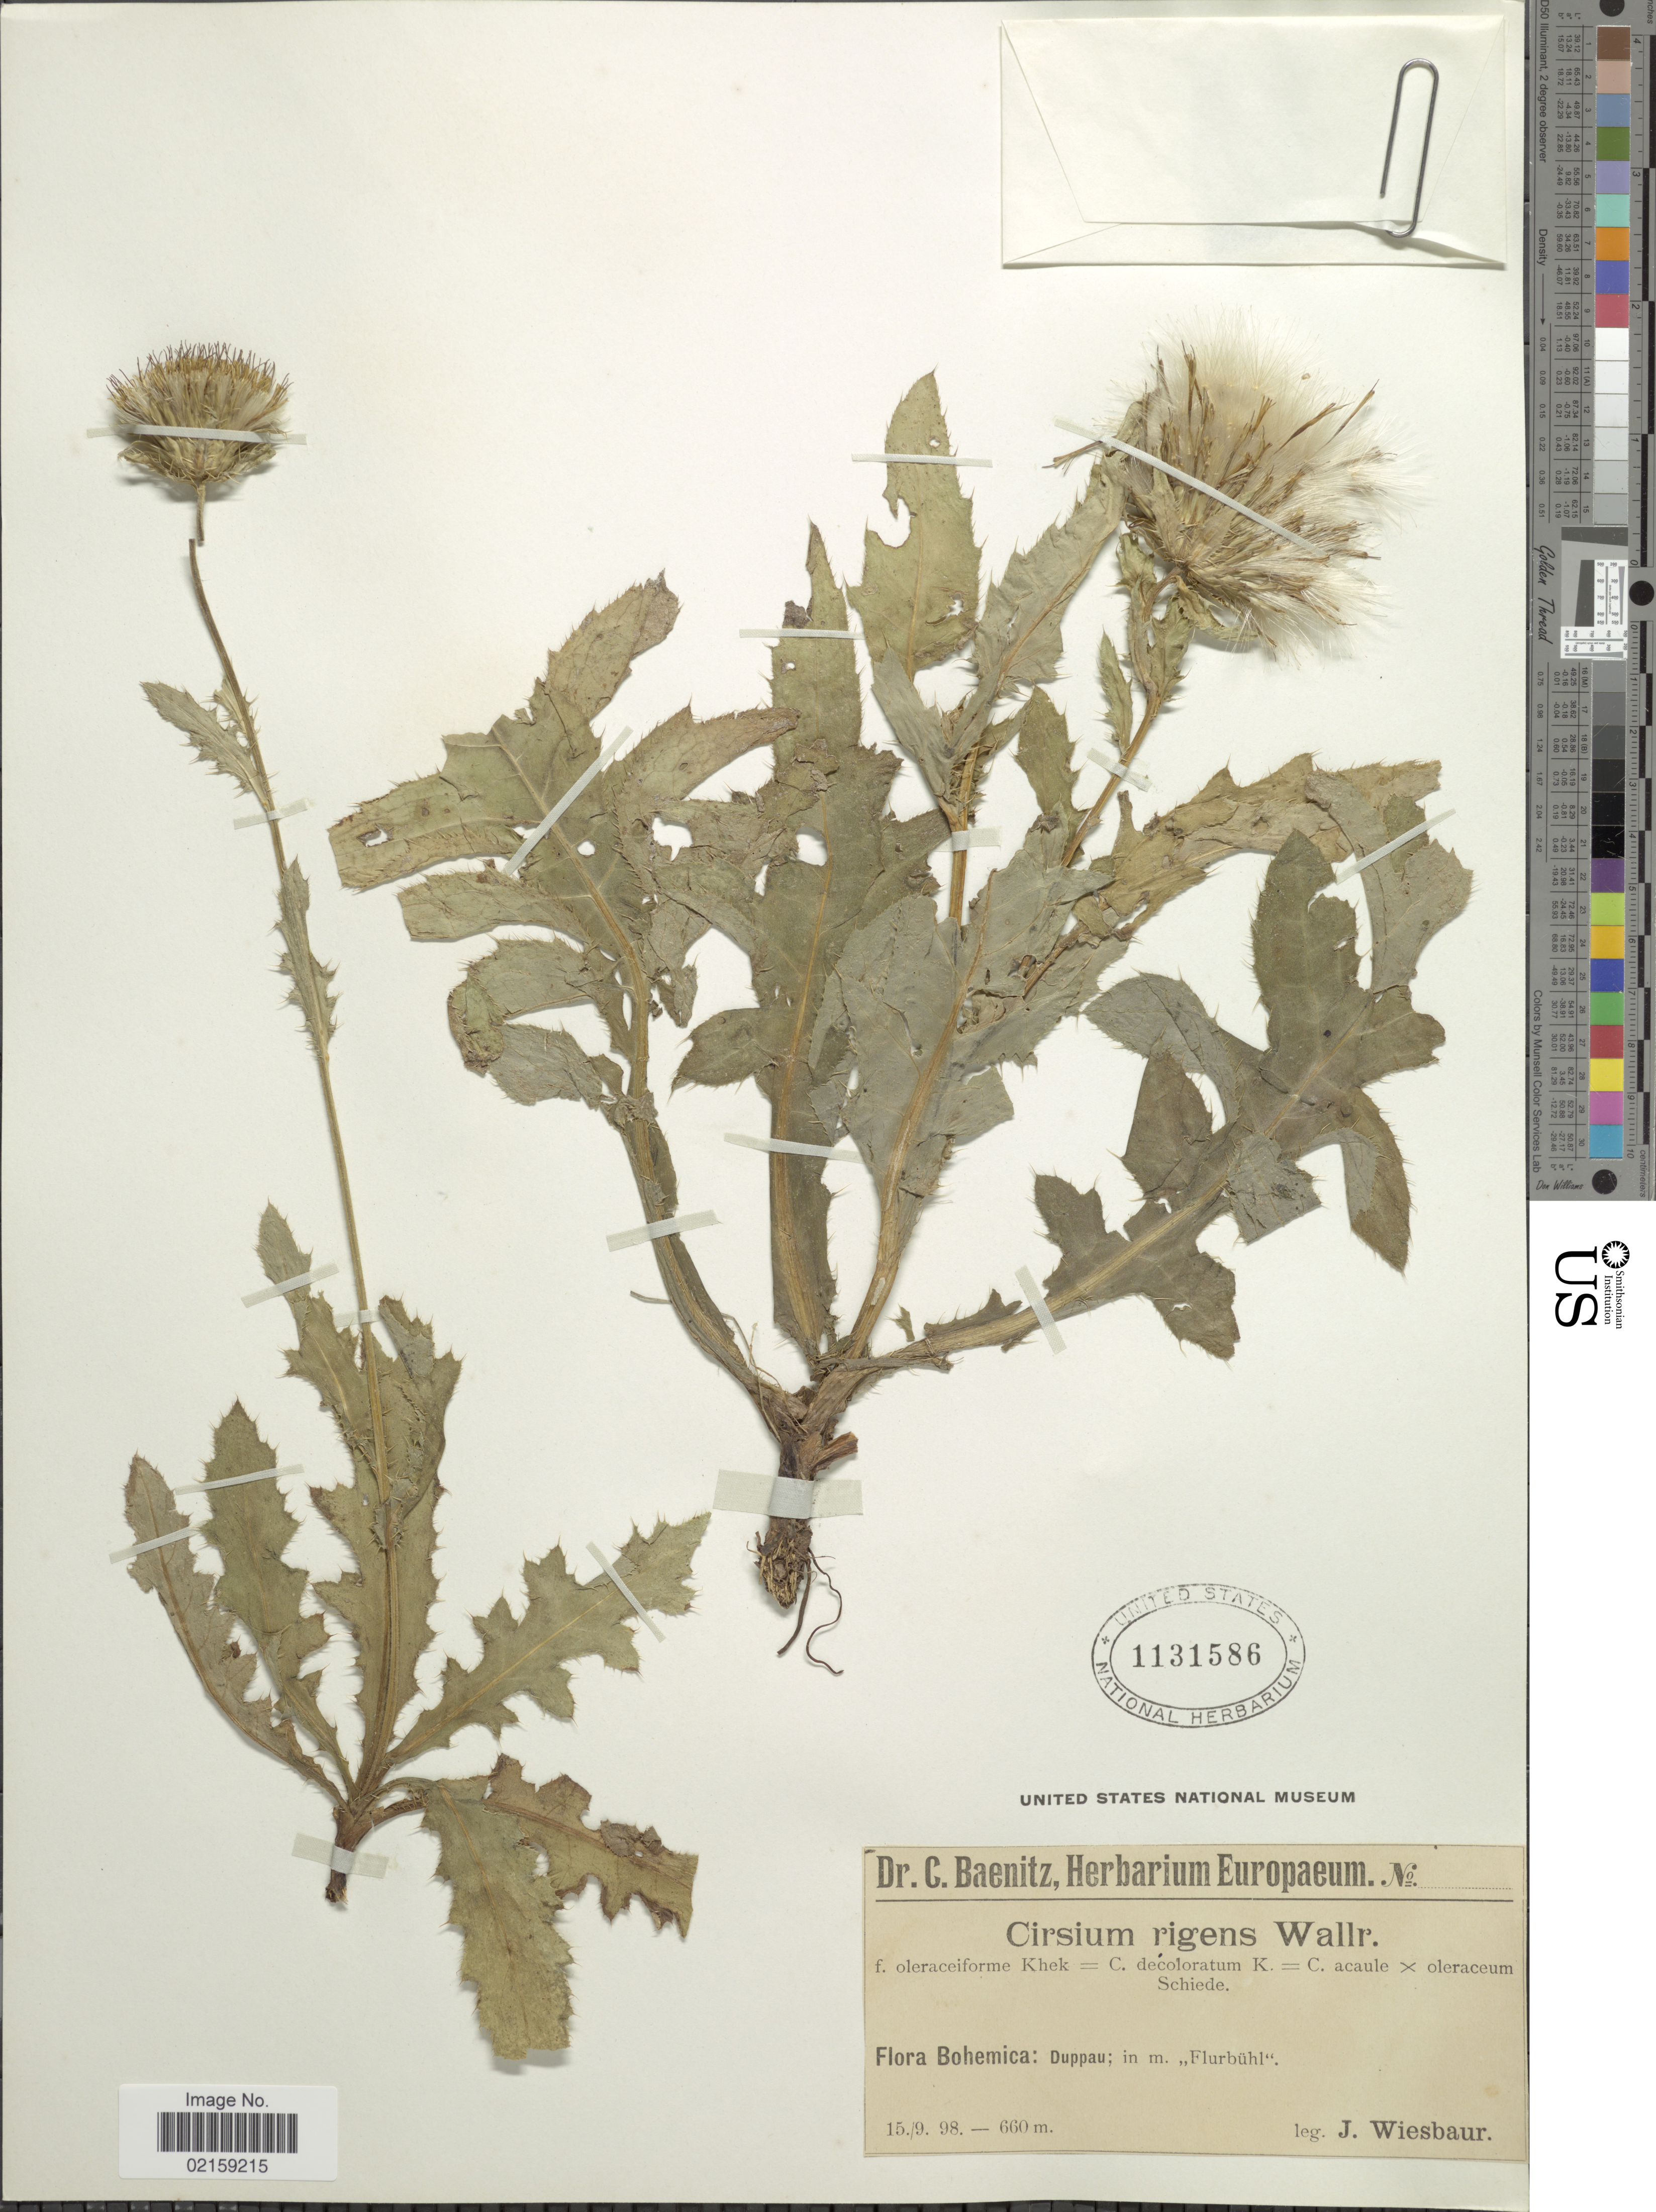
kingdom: Plantae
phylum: Tracheophyta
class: Magnoliopsida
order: Asterales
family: Asteraceae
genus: Cirsium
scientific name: Cirsium rigens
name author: (Aiton) Wallr.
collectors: J. Wiesbaur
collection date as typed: Transcribed d/m/y: 15/9/98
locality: Duppau; in m. "Flurbuhl"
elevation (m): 660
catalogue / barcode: US 1131586